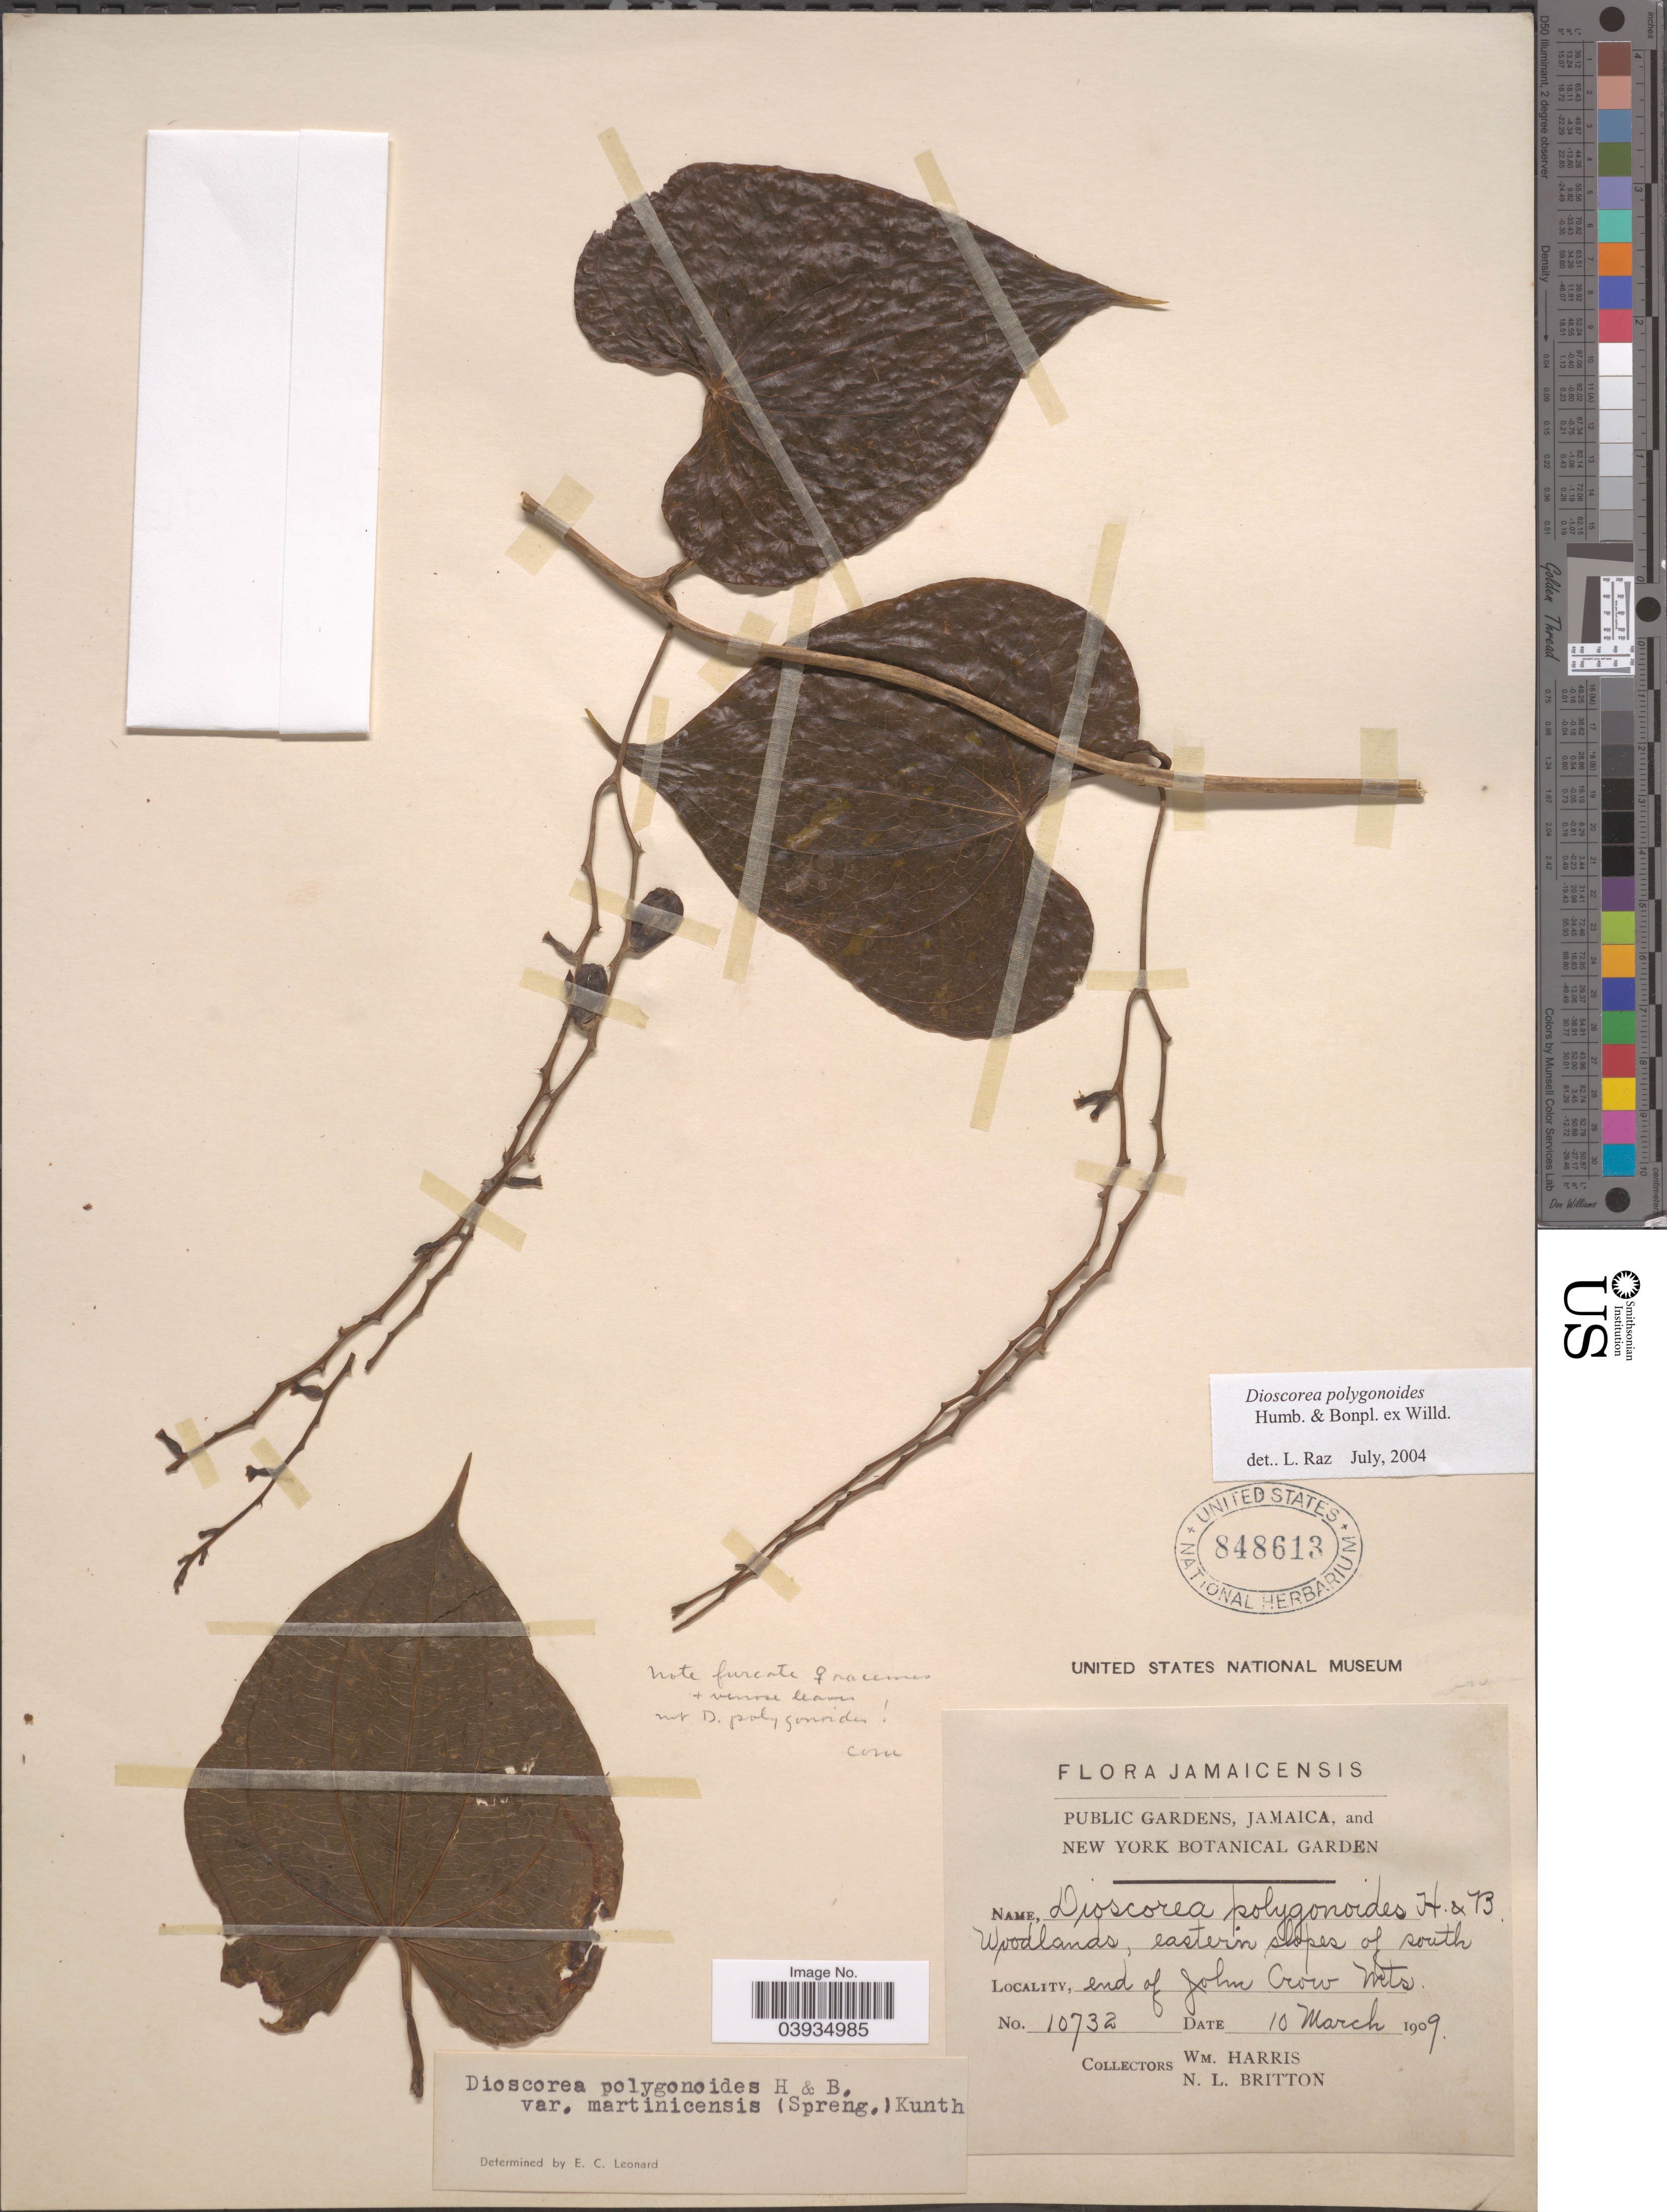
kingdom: Plantae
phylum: Tracheophyta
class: Liliopsida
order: Dioscoreales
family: Dioscoreaceae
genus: Dioscorea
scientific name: Dioscorea polygonoides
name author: Humb. & Bonpl. ex Willd.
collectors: W. H. Harris & Mrs. N. L. Britton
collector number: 10732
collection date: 1909-03-10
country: Jamaica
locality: Woodlands, eastern slopes of south end of John Crow Mts.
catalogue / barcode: US 848613